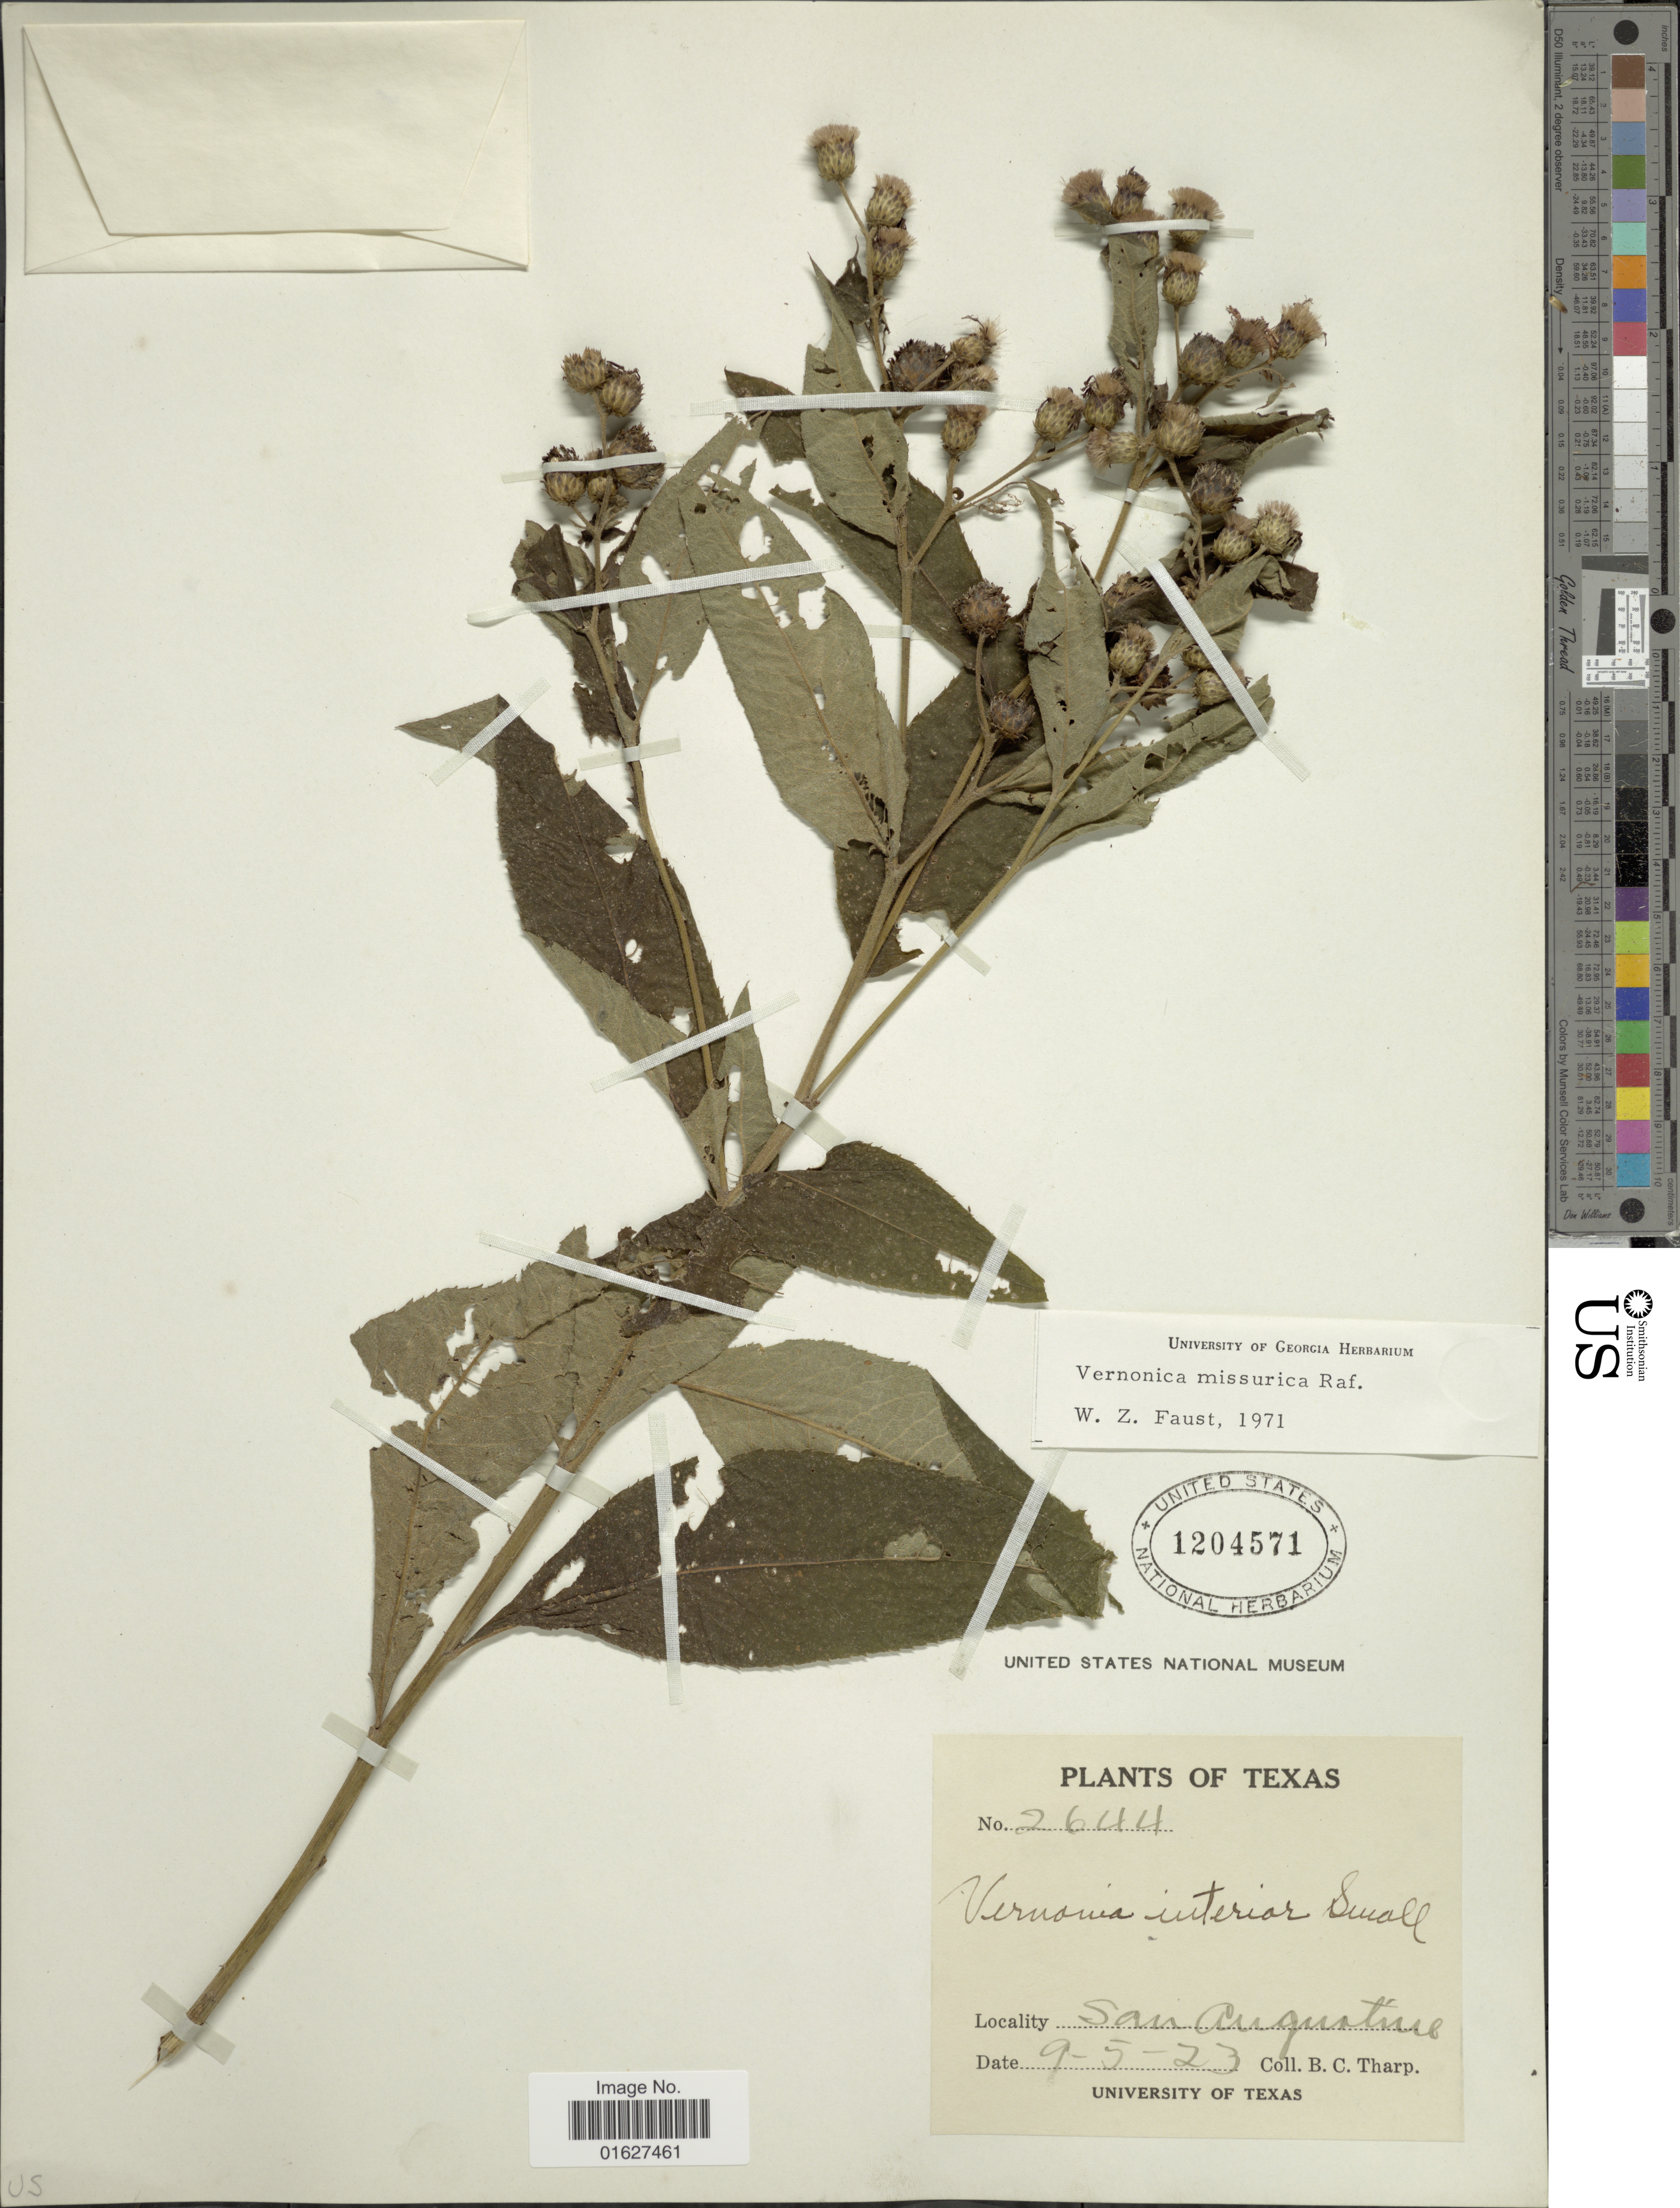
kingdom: Plantae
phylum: Tracheophyta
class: Magnoliopsida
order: Asterales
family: Asteraceae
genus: Vernonia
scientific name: Vernonia missurica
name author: Raf.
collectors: B. C. Tharp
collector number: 2644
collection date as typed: Transcribed d/m/y: 5/9/23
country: United States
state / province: Texas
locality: Texas. San Augustine.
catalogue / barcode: US 1204571